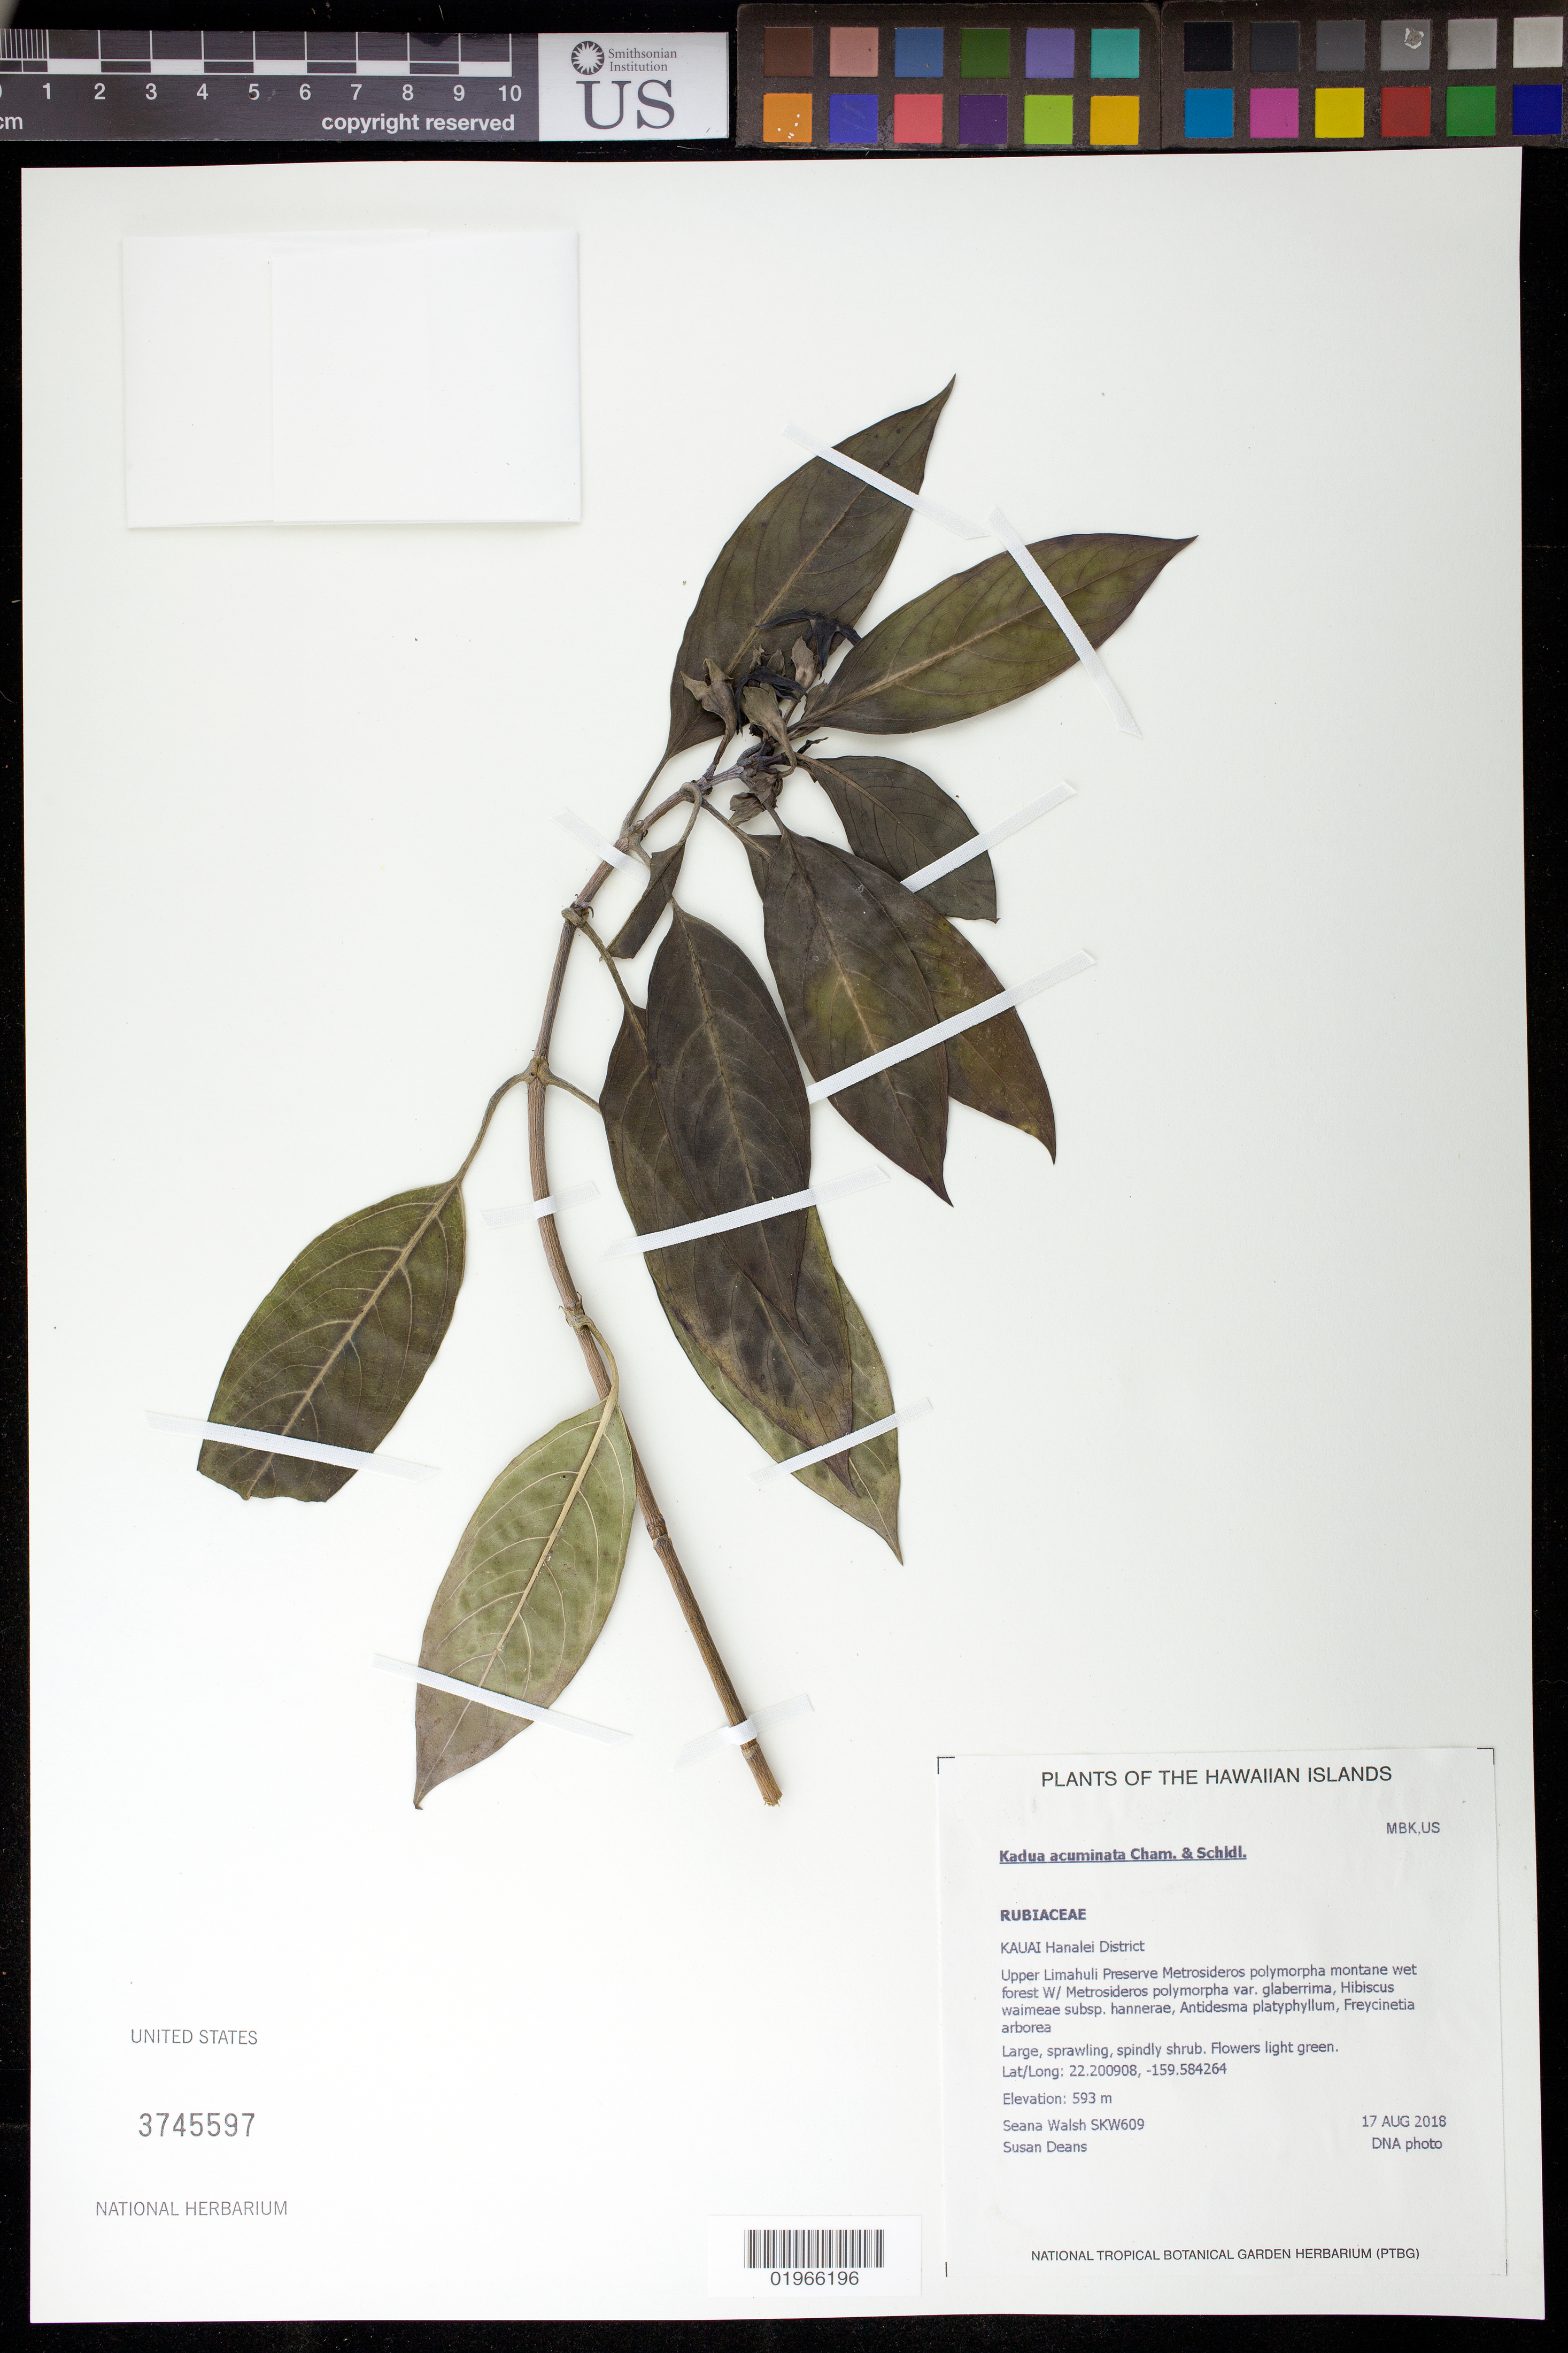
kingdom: Plantae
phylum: Tracheophyta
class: Magnoliopsida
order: Gentianales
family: Rubiaceae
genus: Kadua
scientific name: Kadua acuminata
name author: Cham. & Schltdl.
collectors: S. Walsh & S. Deans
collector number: SKW609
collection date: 2018-08-17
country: United States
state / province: Hawaii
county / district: Kauai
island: Kaua'i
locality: Hanalei District, upper Limahuli Preserve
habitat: Montane wet forest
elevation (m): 593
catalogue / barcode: US 3745597